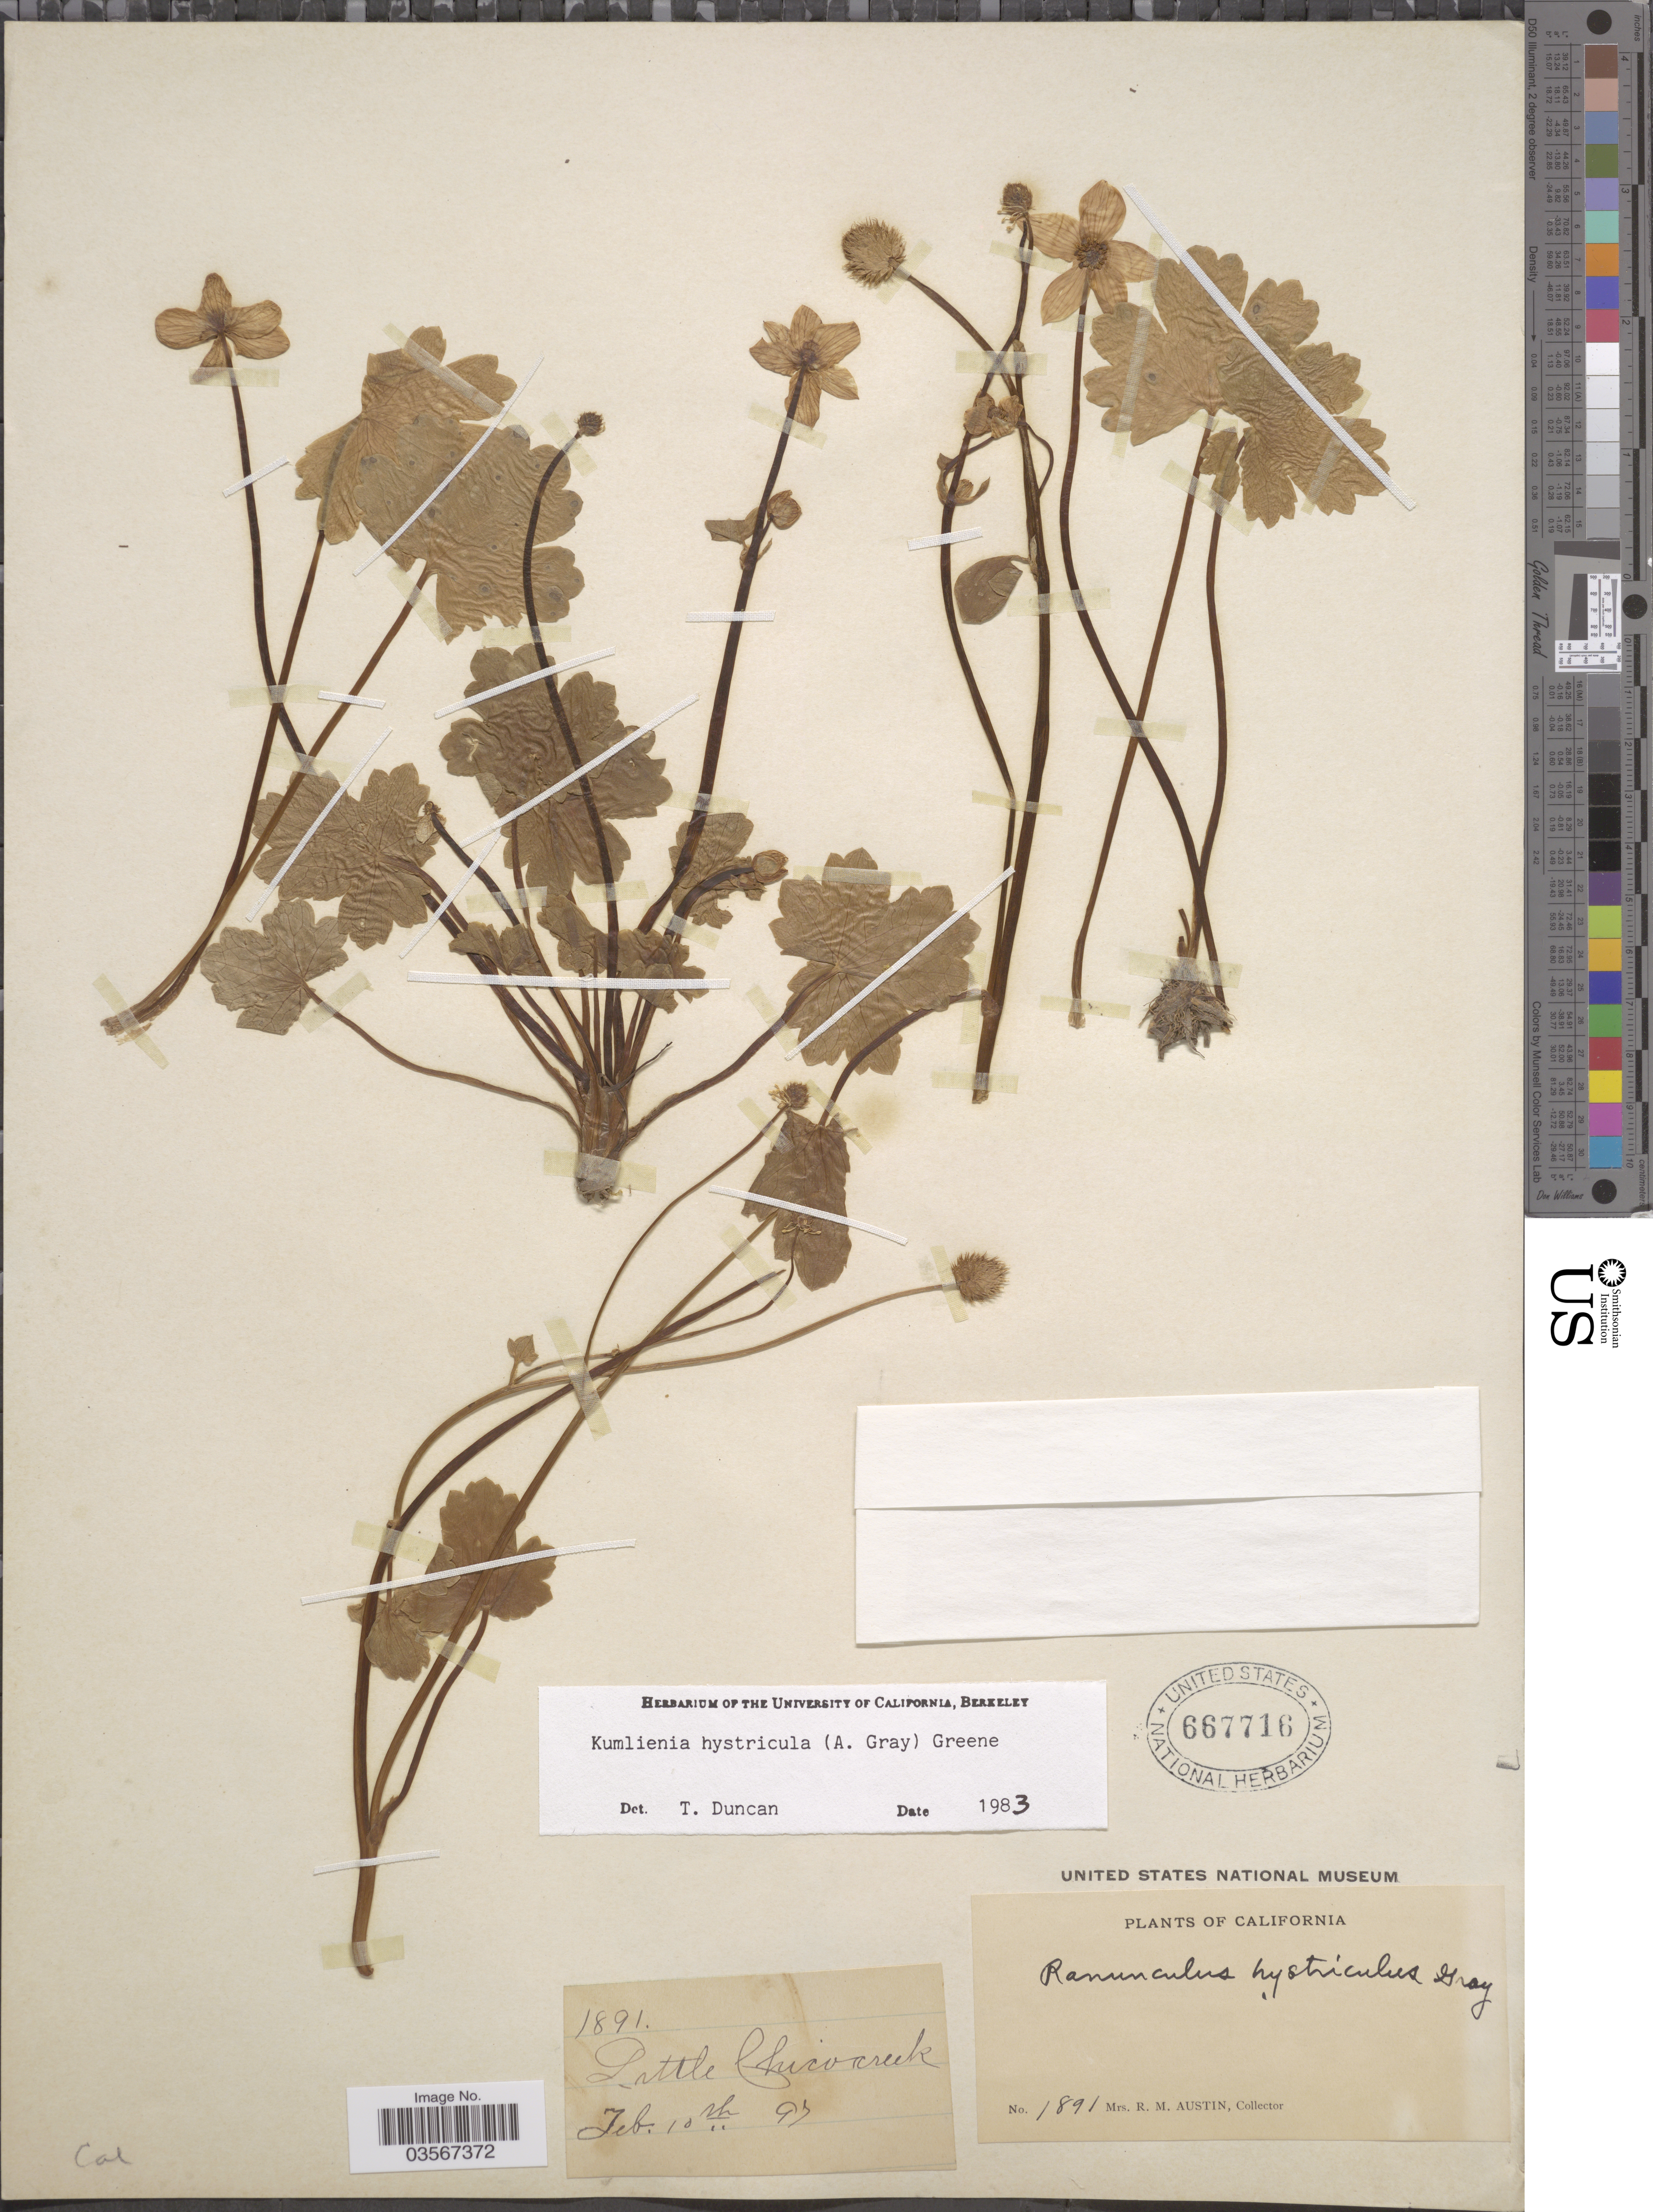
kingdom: Plantae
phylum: Tracheophyta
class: Magnoliopsida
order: Ranunculales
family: Ranunculaceae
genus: Ranunculus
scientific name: Ranunculus hystriculus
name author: A. Gray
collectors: R. Austin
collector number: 1891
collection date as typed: Transcribed d/m/y: 10/2/97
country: United States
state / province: California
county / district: Butte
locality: Little Chico creek.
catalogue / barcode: US 667716